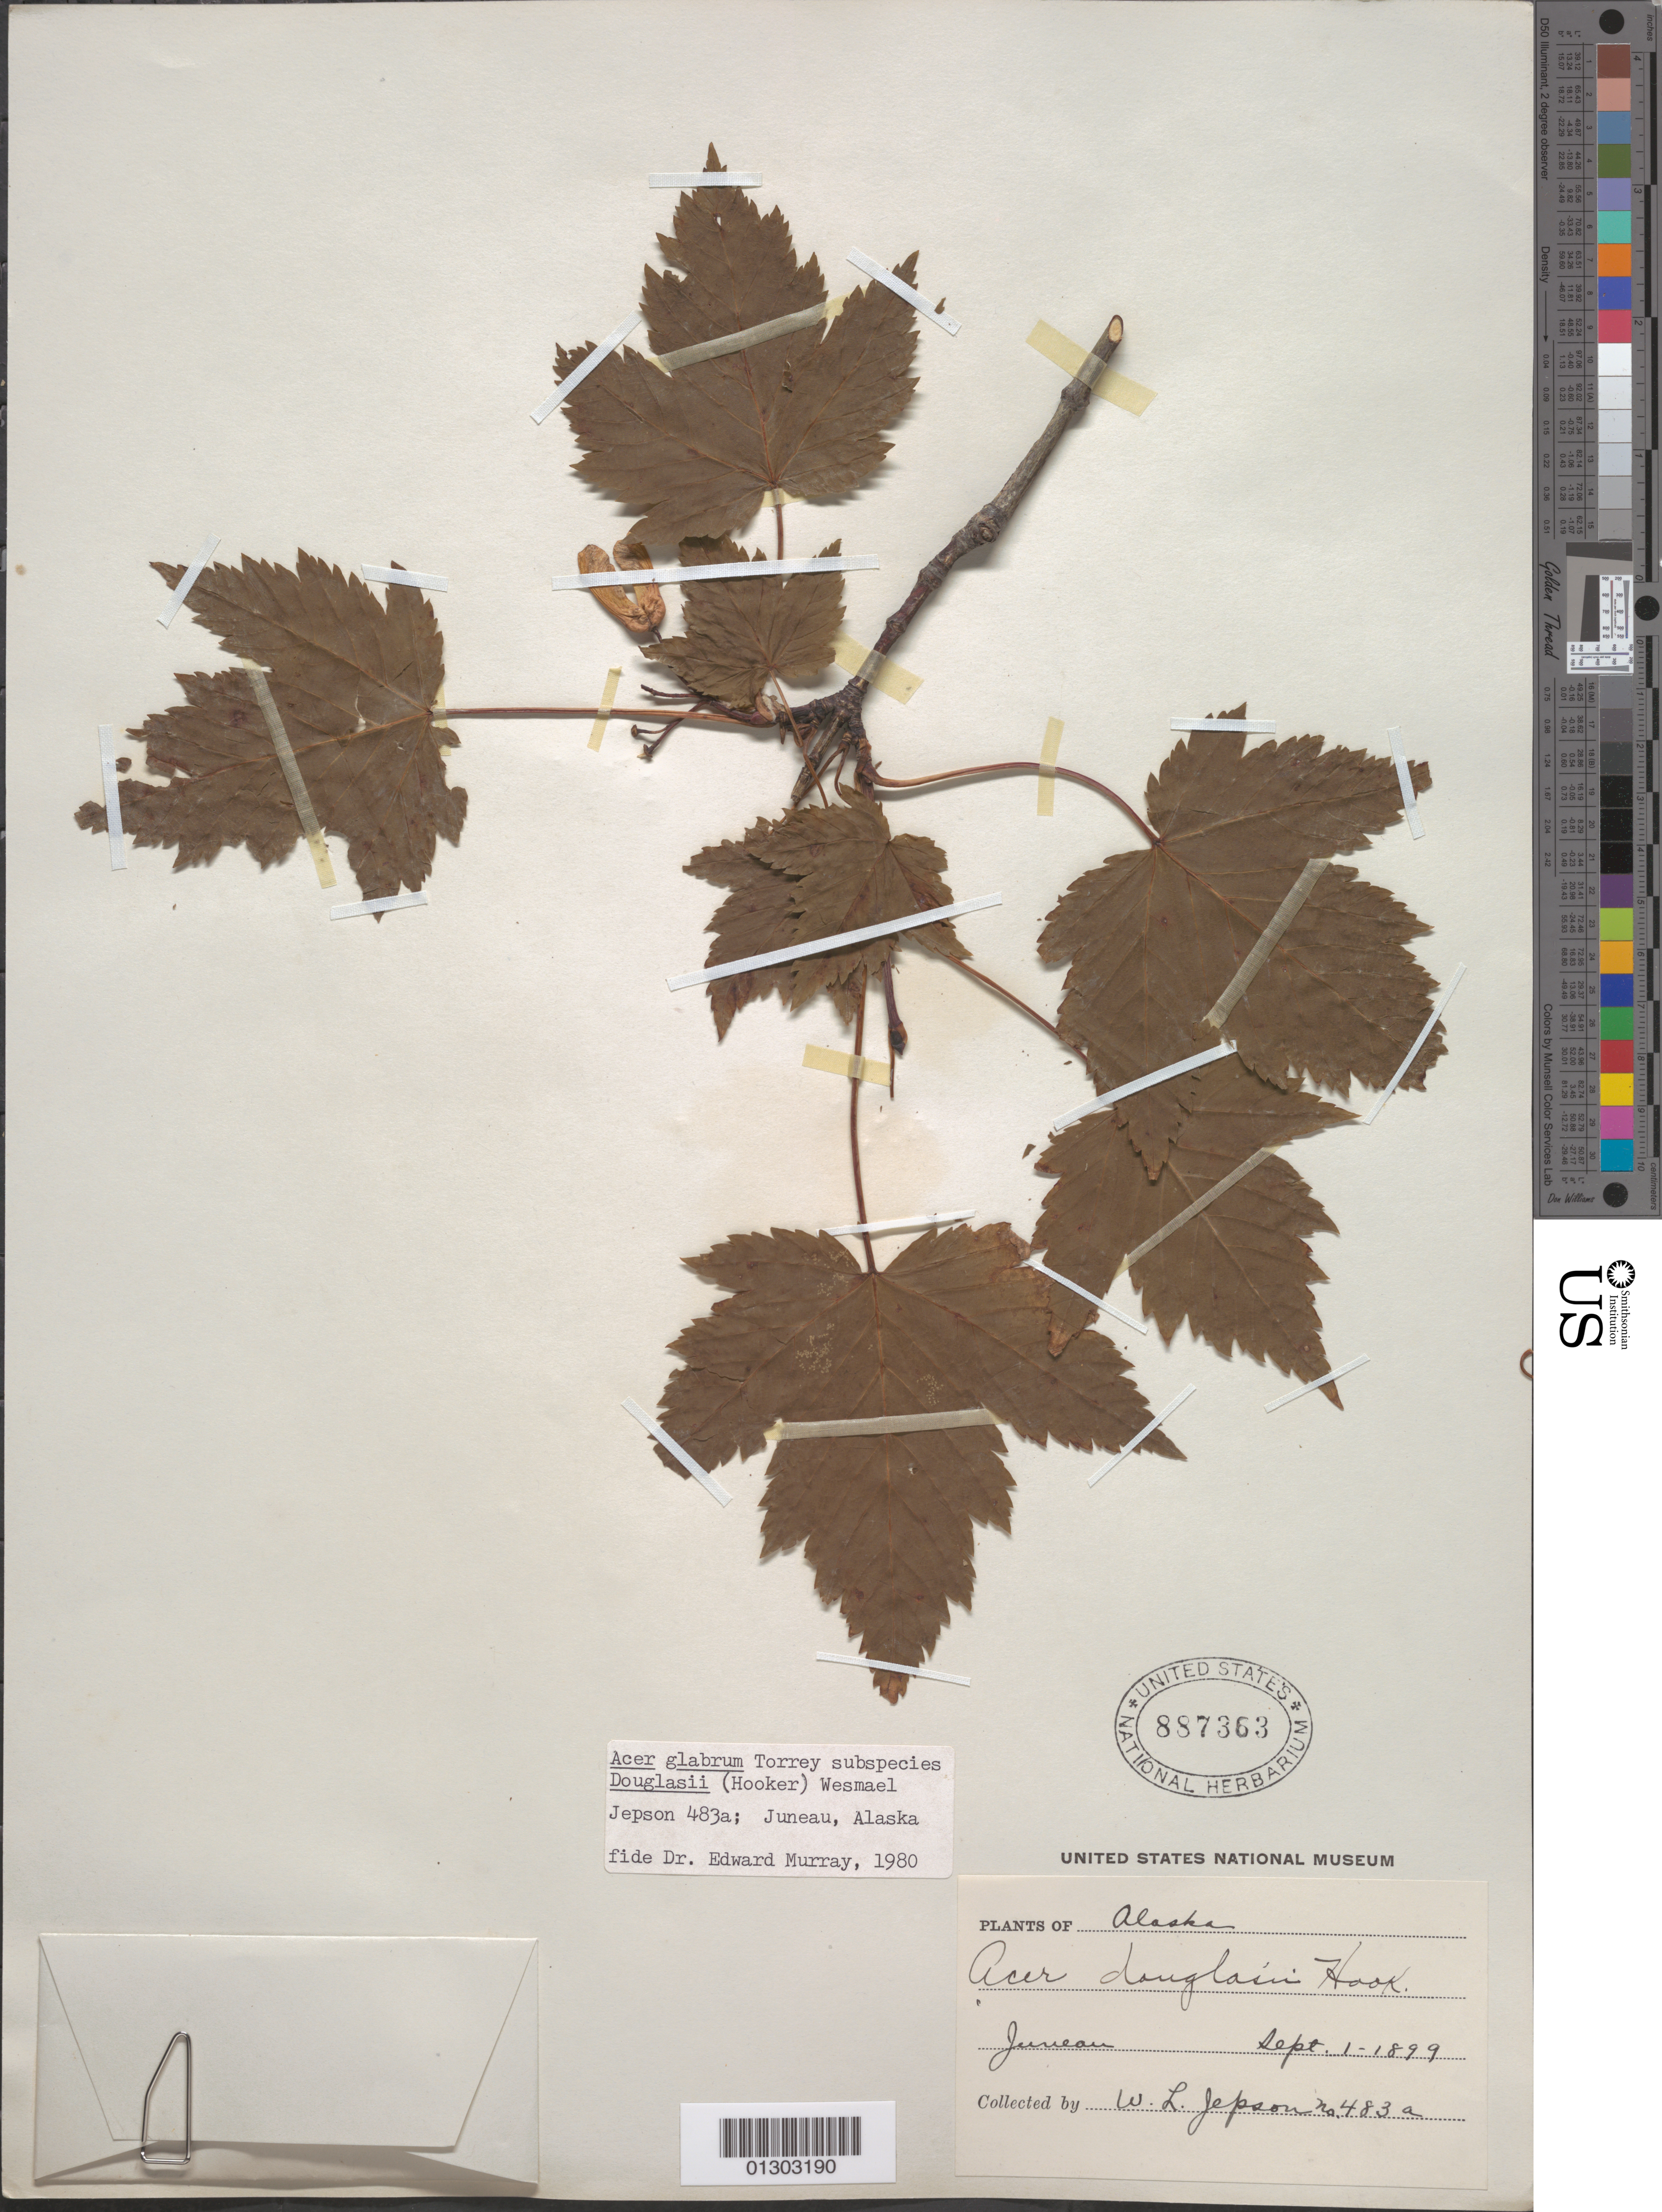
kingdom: Plantae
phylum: Tracheophyta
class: Magnoliopsida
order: Sapindales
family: Sapindaceae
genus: Acer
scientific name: Acer glabrum var. douglasii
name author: (Hook.) Dippel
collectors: W. L. Jepson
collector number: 483a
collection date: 1899-09-01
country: United States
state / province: Alaska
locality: Juneau.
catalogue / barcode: US 887363